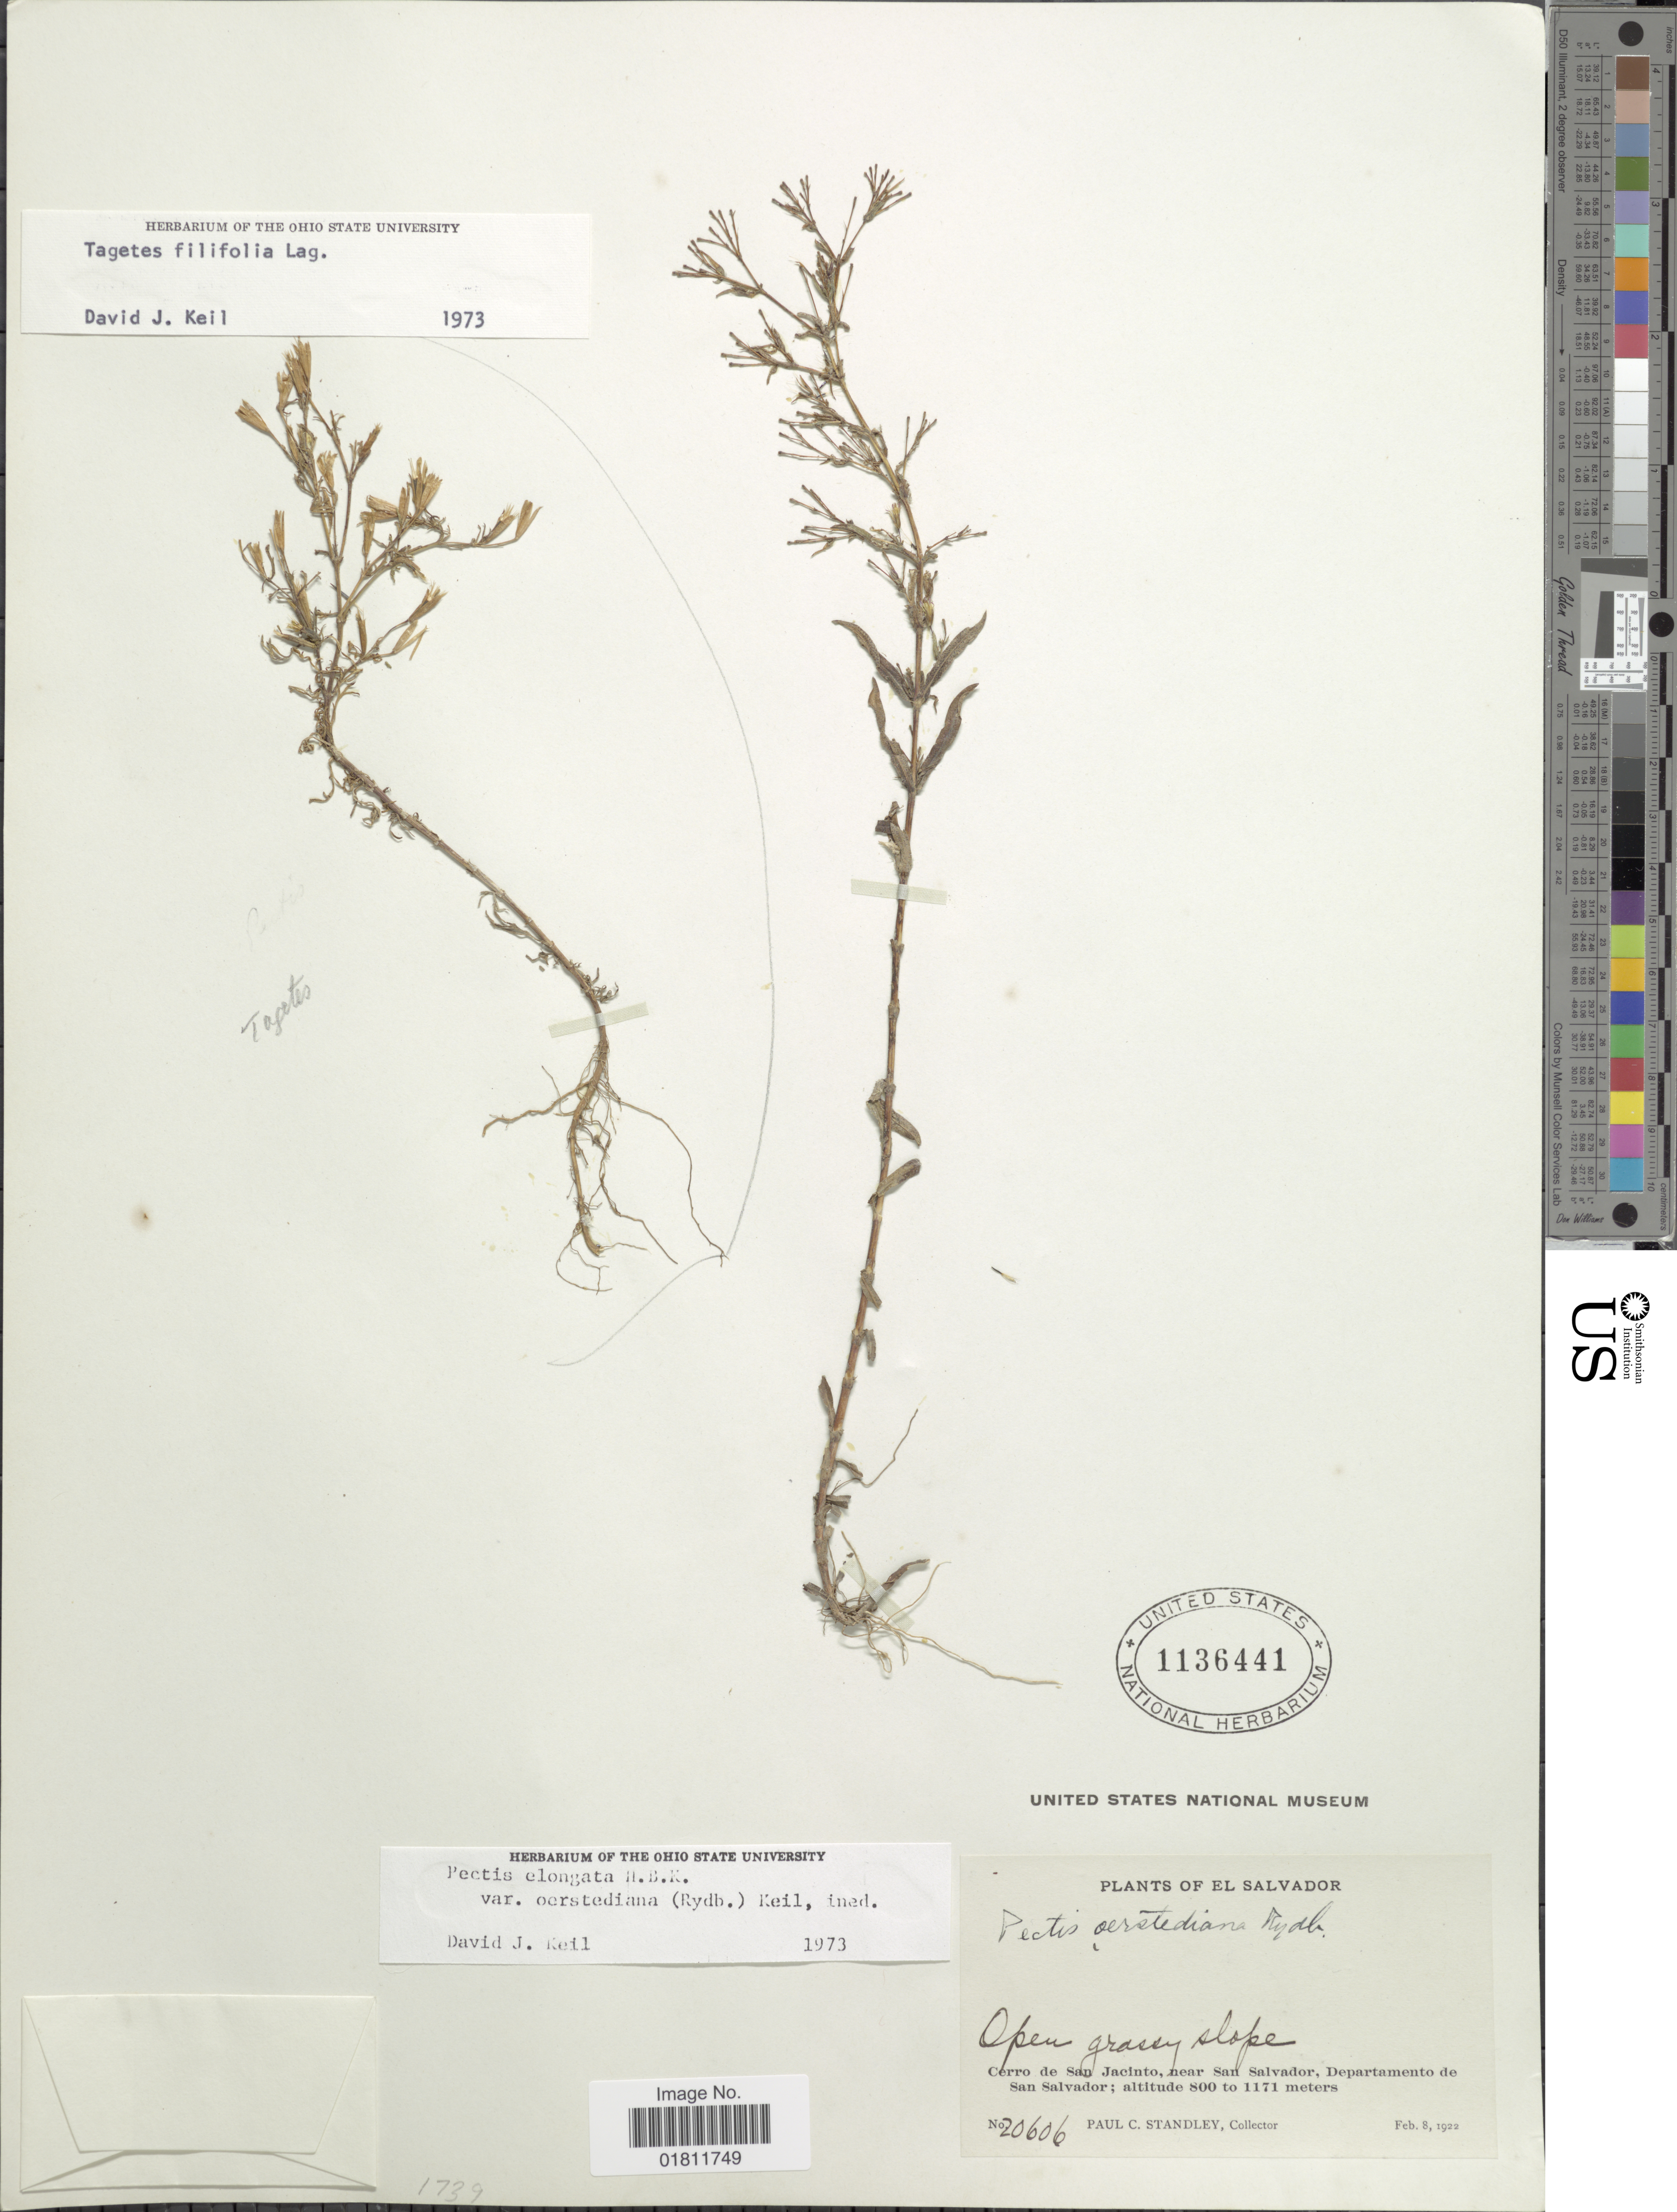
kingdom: Plantae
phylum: Tracheophyta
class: Magnoliopsida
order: Asterales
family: Asteraceae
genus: Pectis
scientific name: Pectis elongata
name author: Kunth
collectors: P. C. Standley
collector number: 20606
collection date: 1922-02-08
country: El Salvador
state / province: San Salvador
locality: Cerro de San Jacint, near San Salvador. Departamento de San Salvador.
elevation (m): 800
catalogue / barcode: US 1136441